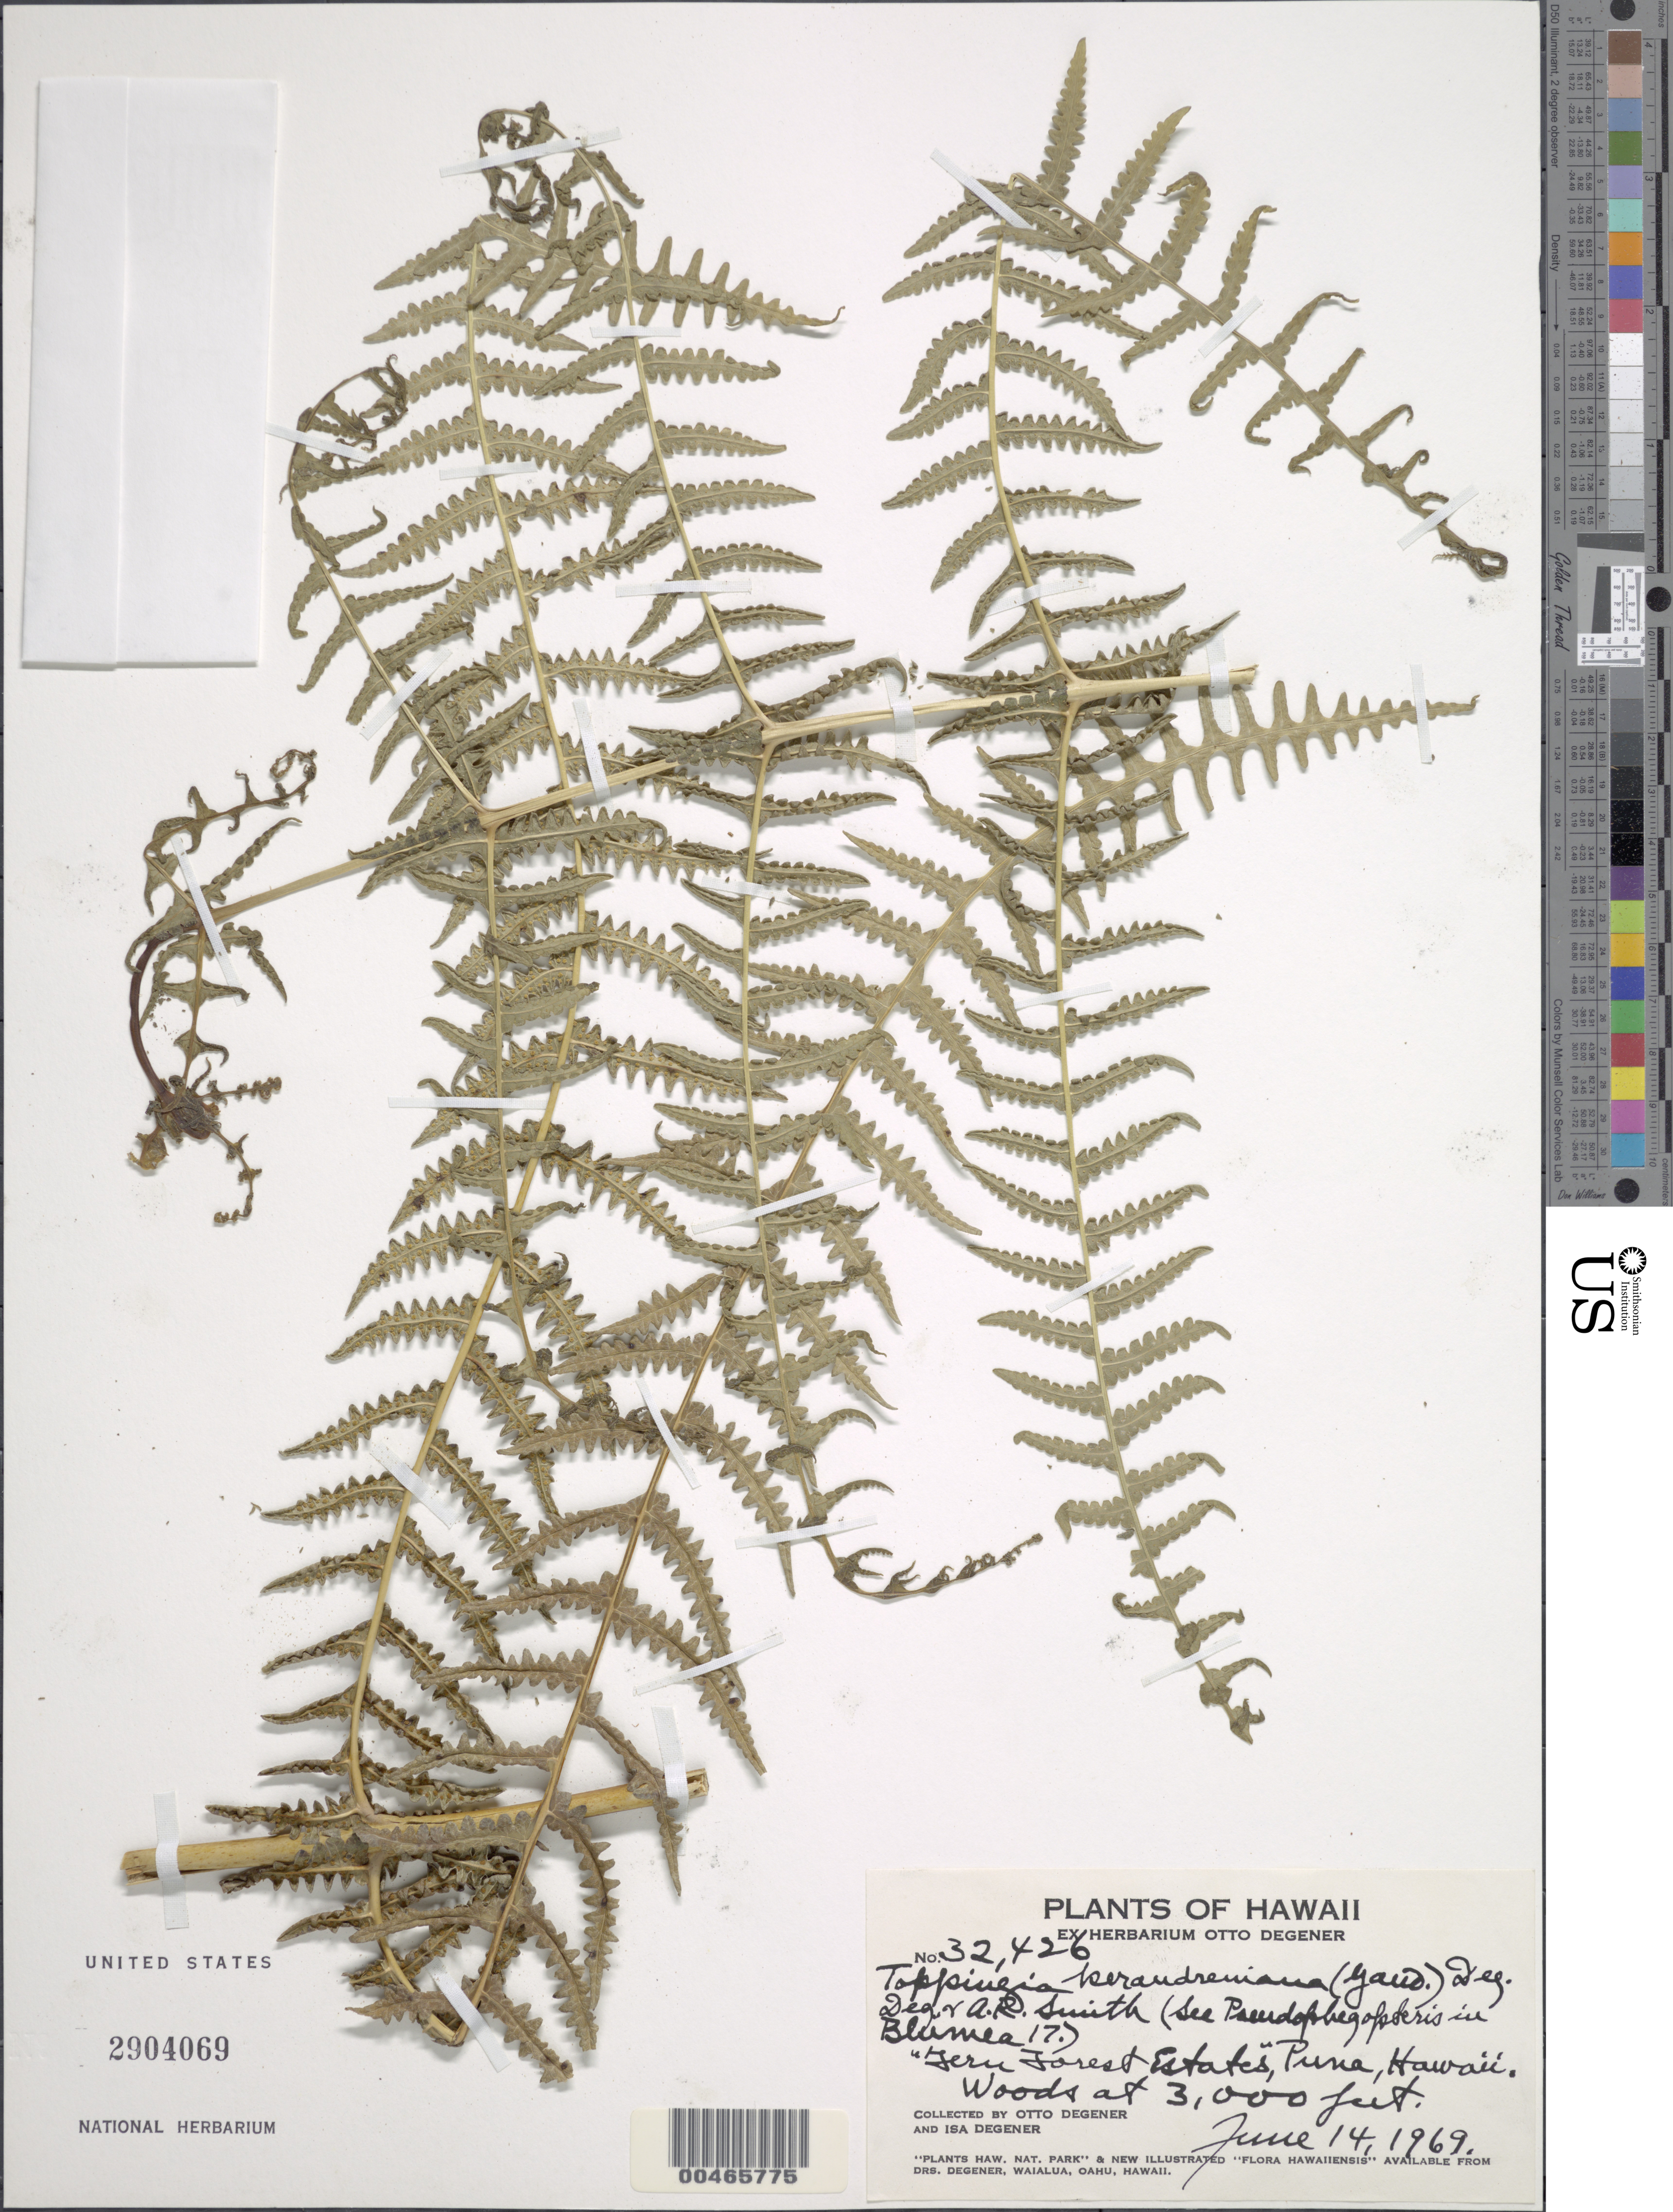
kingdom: Plantae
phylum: Tracheophyta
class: Polypodiopsida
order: Polypodiales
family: Thelypteridaceae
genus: Pseudophegopteris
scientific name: Pseudophegopteris keraudreniana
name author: (Gaudich.) Holttum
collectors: O. Degener & I. Degener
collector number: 32426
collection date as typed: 14 Jun 1969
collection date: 1969-06-14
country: United States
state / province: Hawaii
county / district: Hawaii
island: Hawaii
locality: Fern Forest Estates, Puna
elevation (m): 914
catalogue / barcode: US 2904069